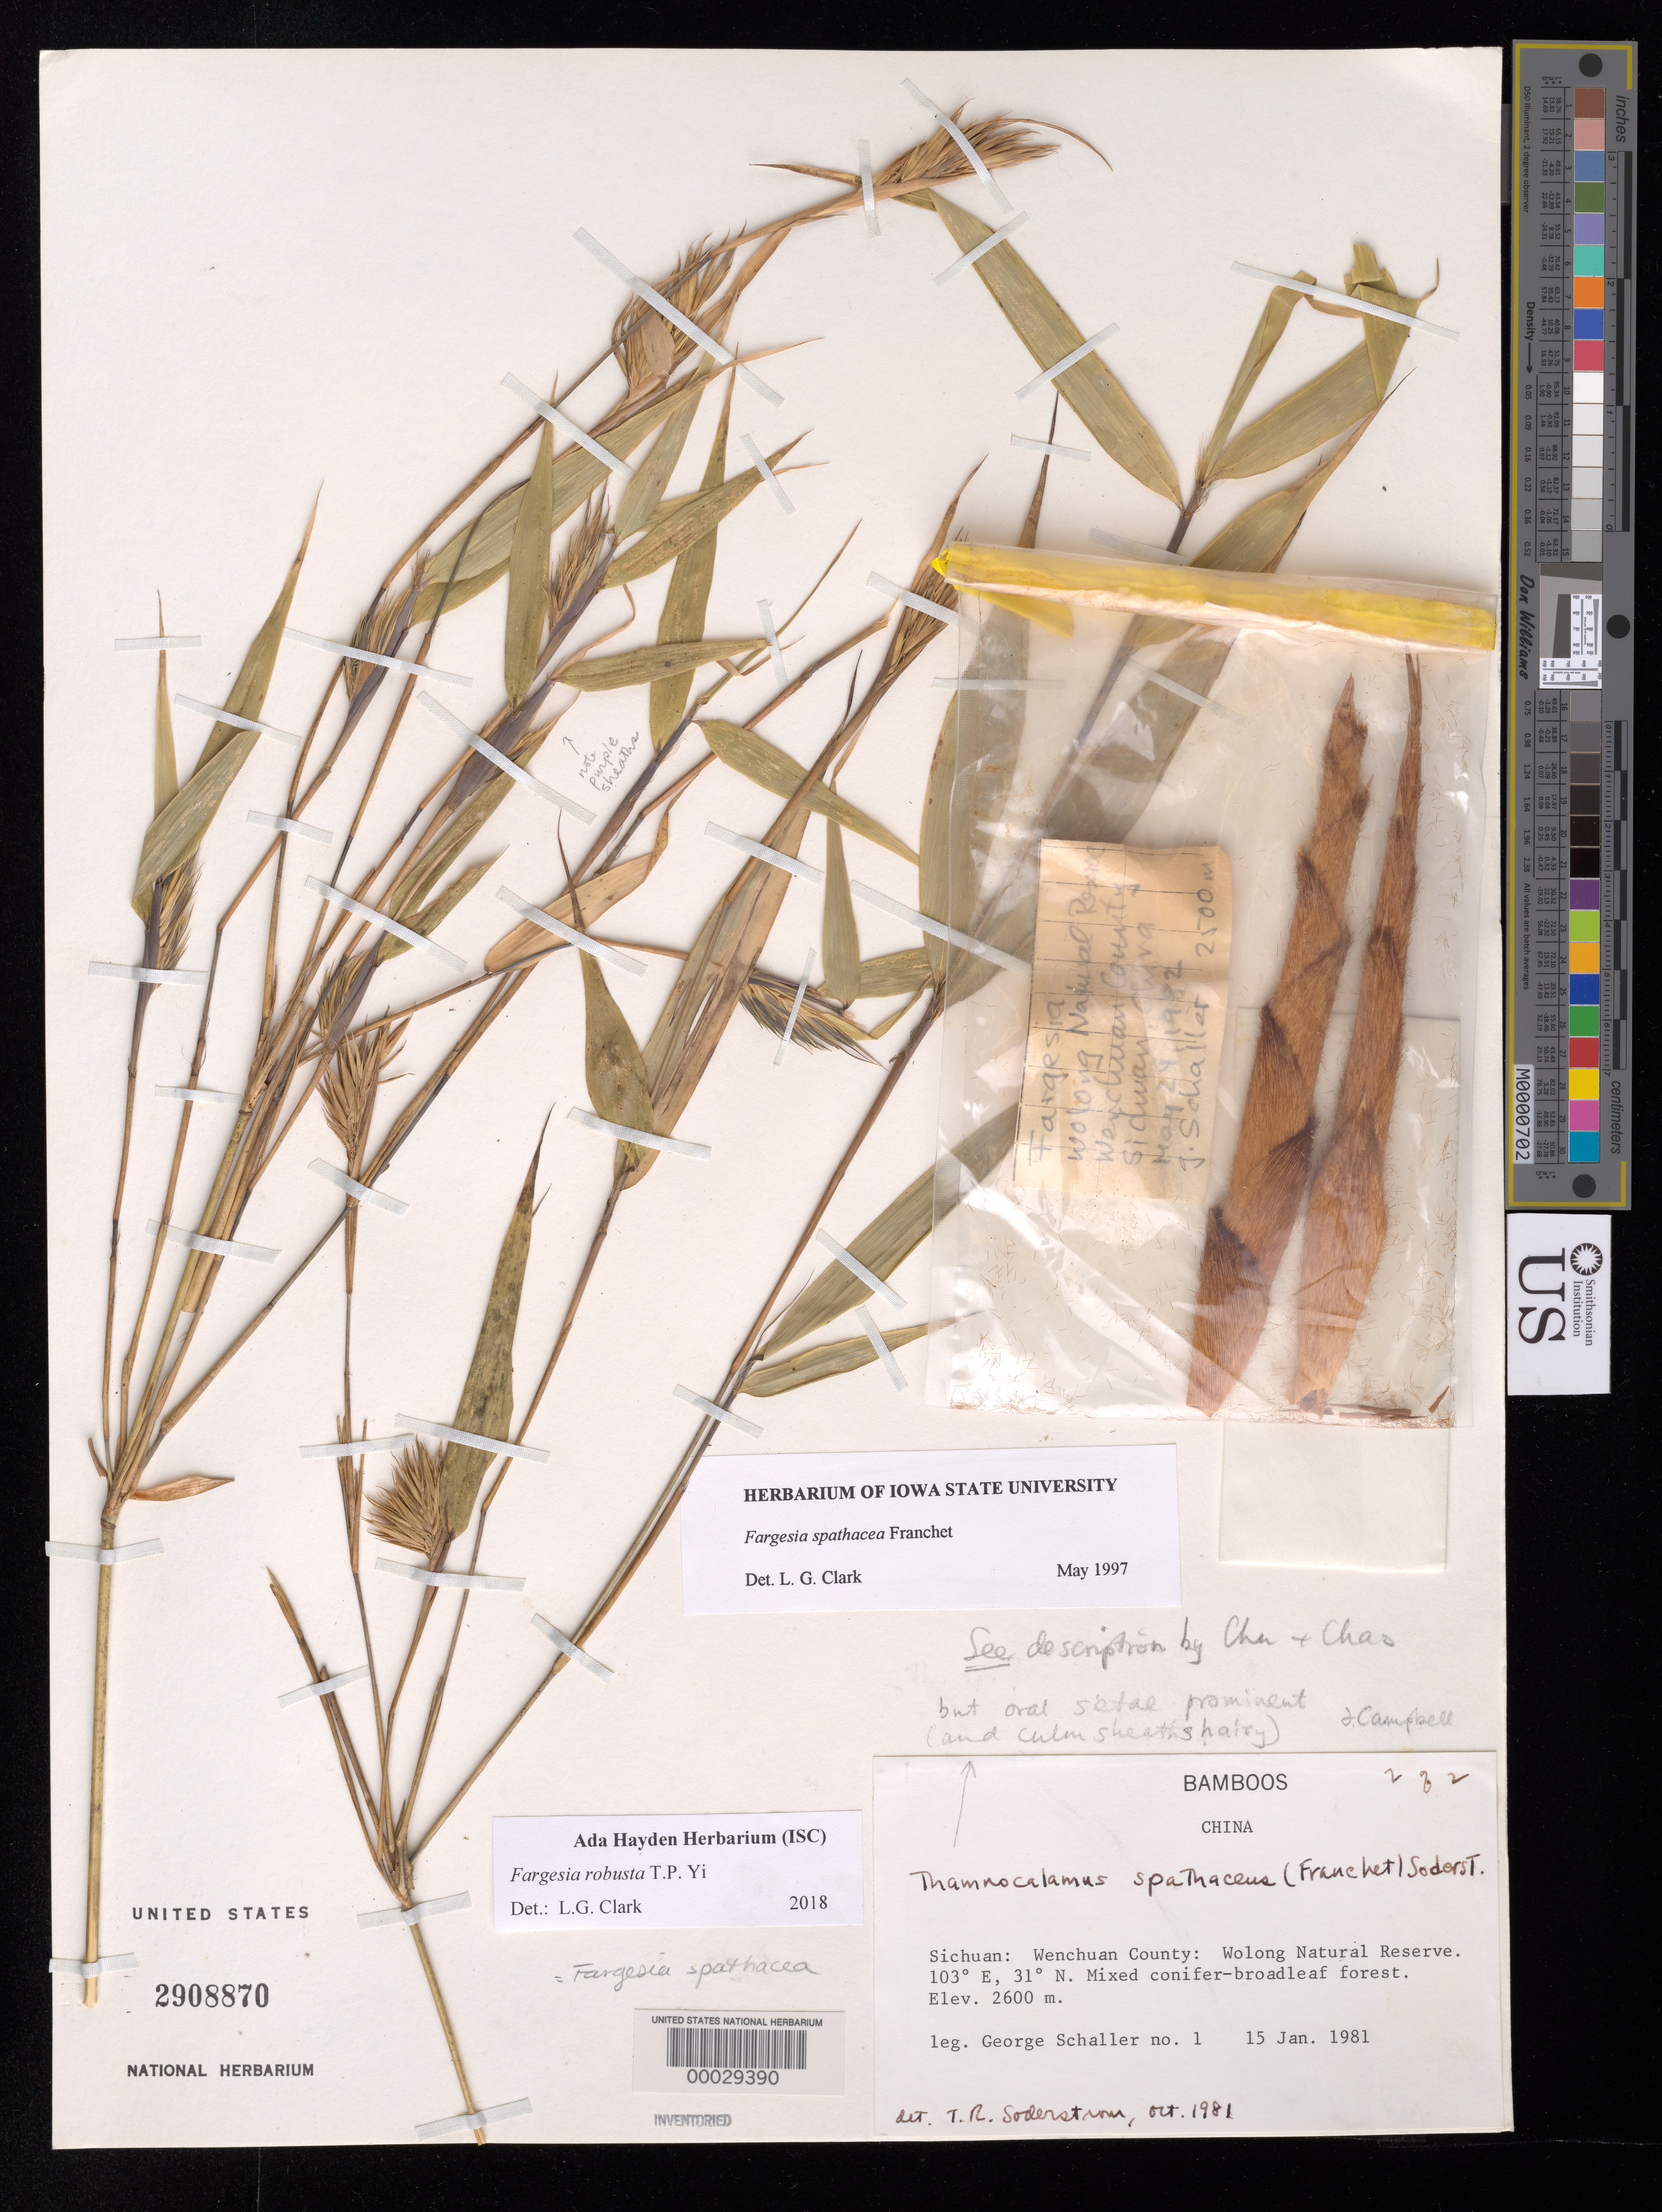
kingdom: Plantae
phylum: Tracheophyta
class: Liliopsida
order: Poales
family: Poaceae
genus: Fargesia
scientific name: Fargesia robusta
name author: T.P. Yi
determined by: Clark, L. G.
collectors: G. Schaller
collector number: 1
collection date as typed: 15 Jan 1981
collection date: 1981-01-15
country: China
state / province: Sichuan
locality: Wolong natural reserve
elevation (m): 2600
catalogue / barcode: US 2908870